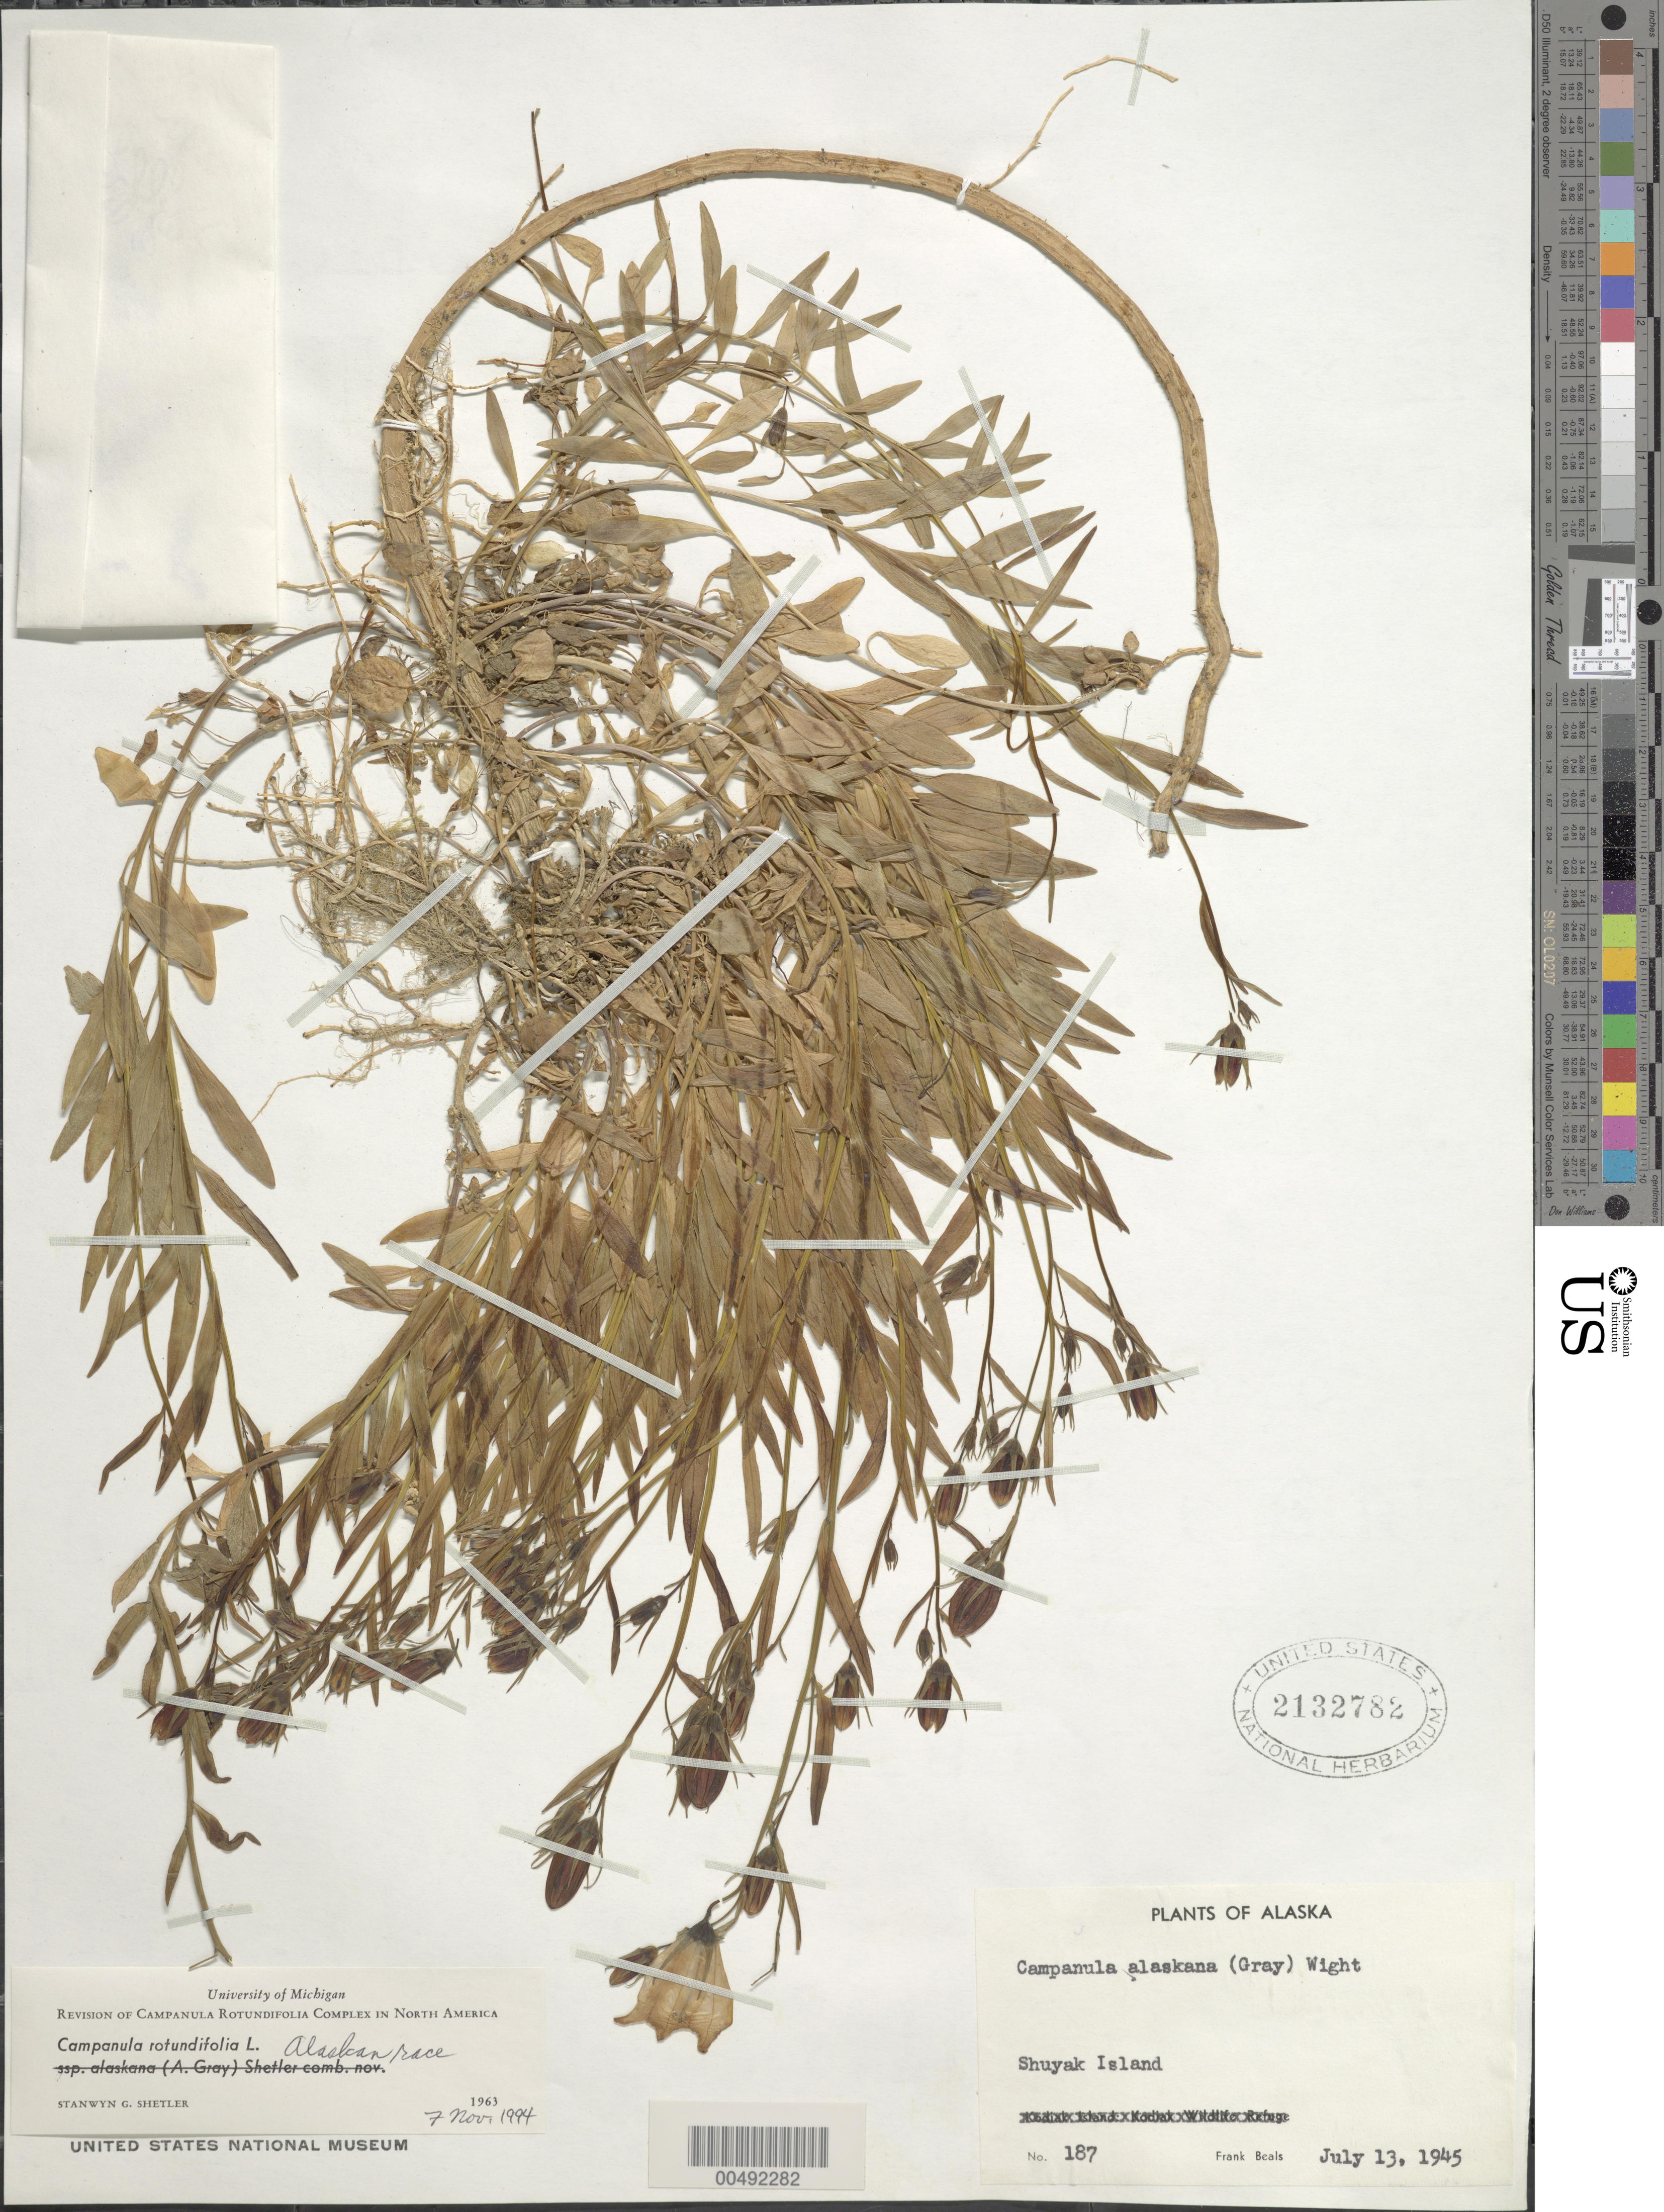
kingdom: Plantae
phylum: Tracheophyta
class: Magnoliopsida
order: Asterales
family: Campanulaceae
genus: Campanula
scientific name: Campanula rotundifolia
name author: L.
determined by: Shetler, Stanwyn G., (US), NMNH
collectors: F. Beals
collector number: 187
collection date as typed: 13 Jul 1945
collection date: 1945-07-13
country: United States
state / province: Alaska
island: Shuyak Island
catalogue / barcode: US 2132782